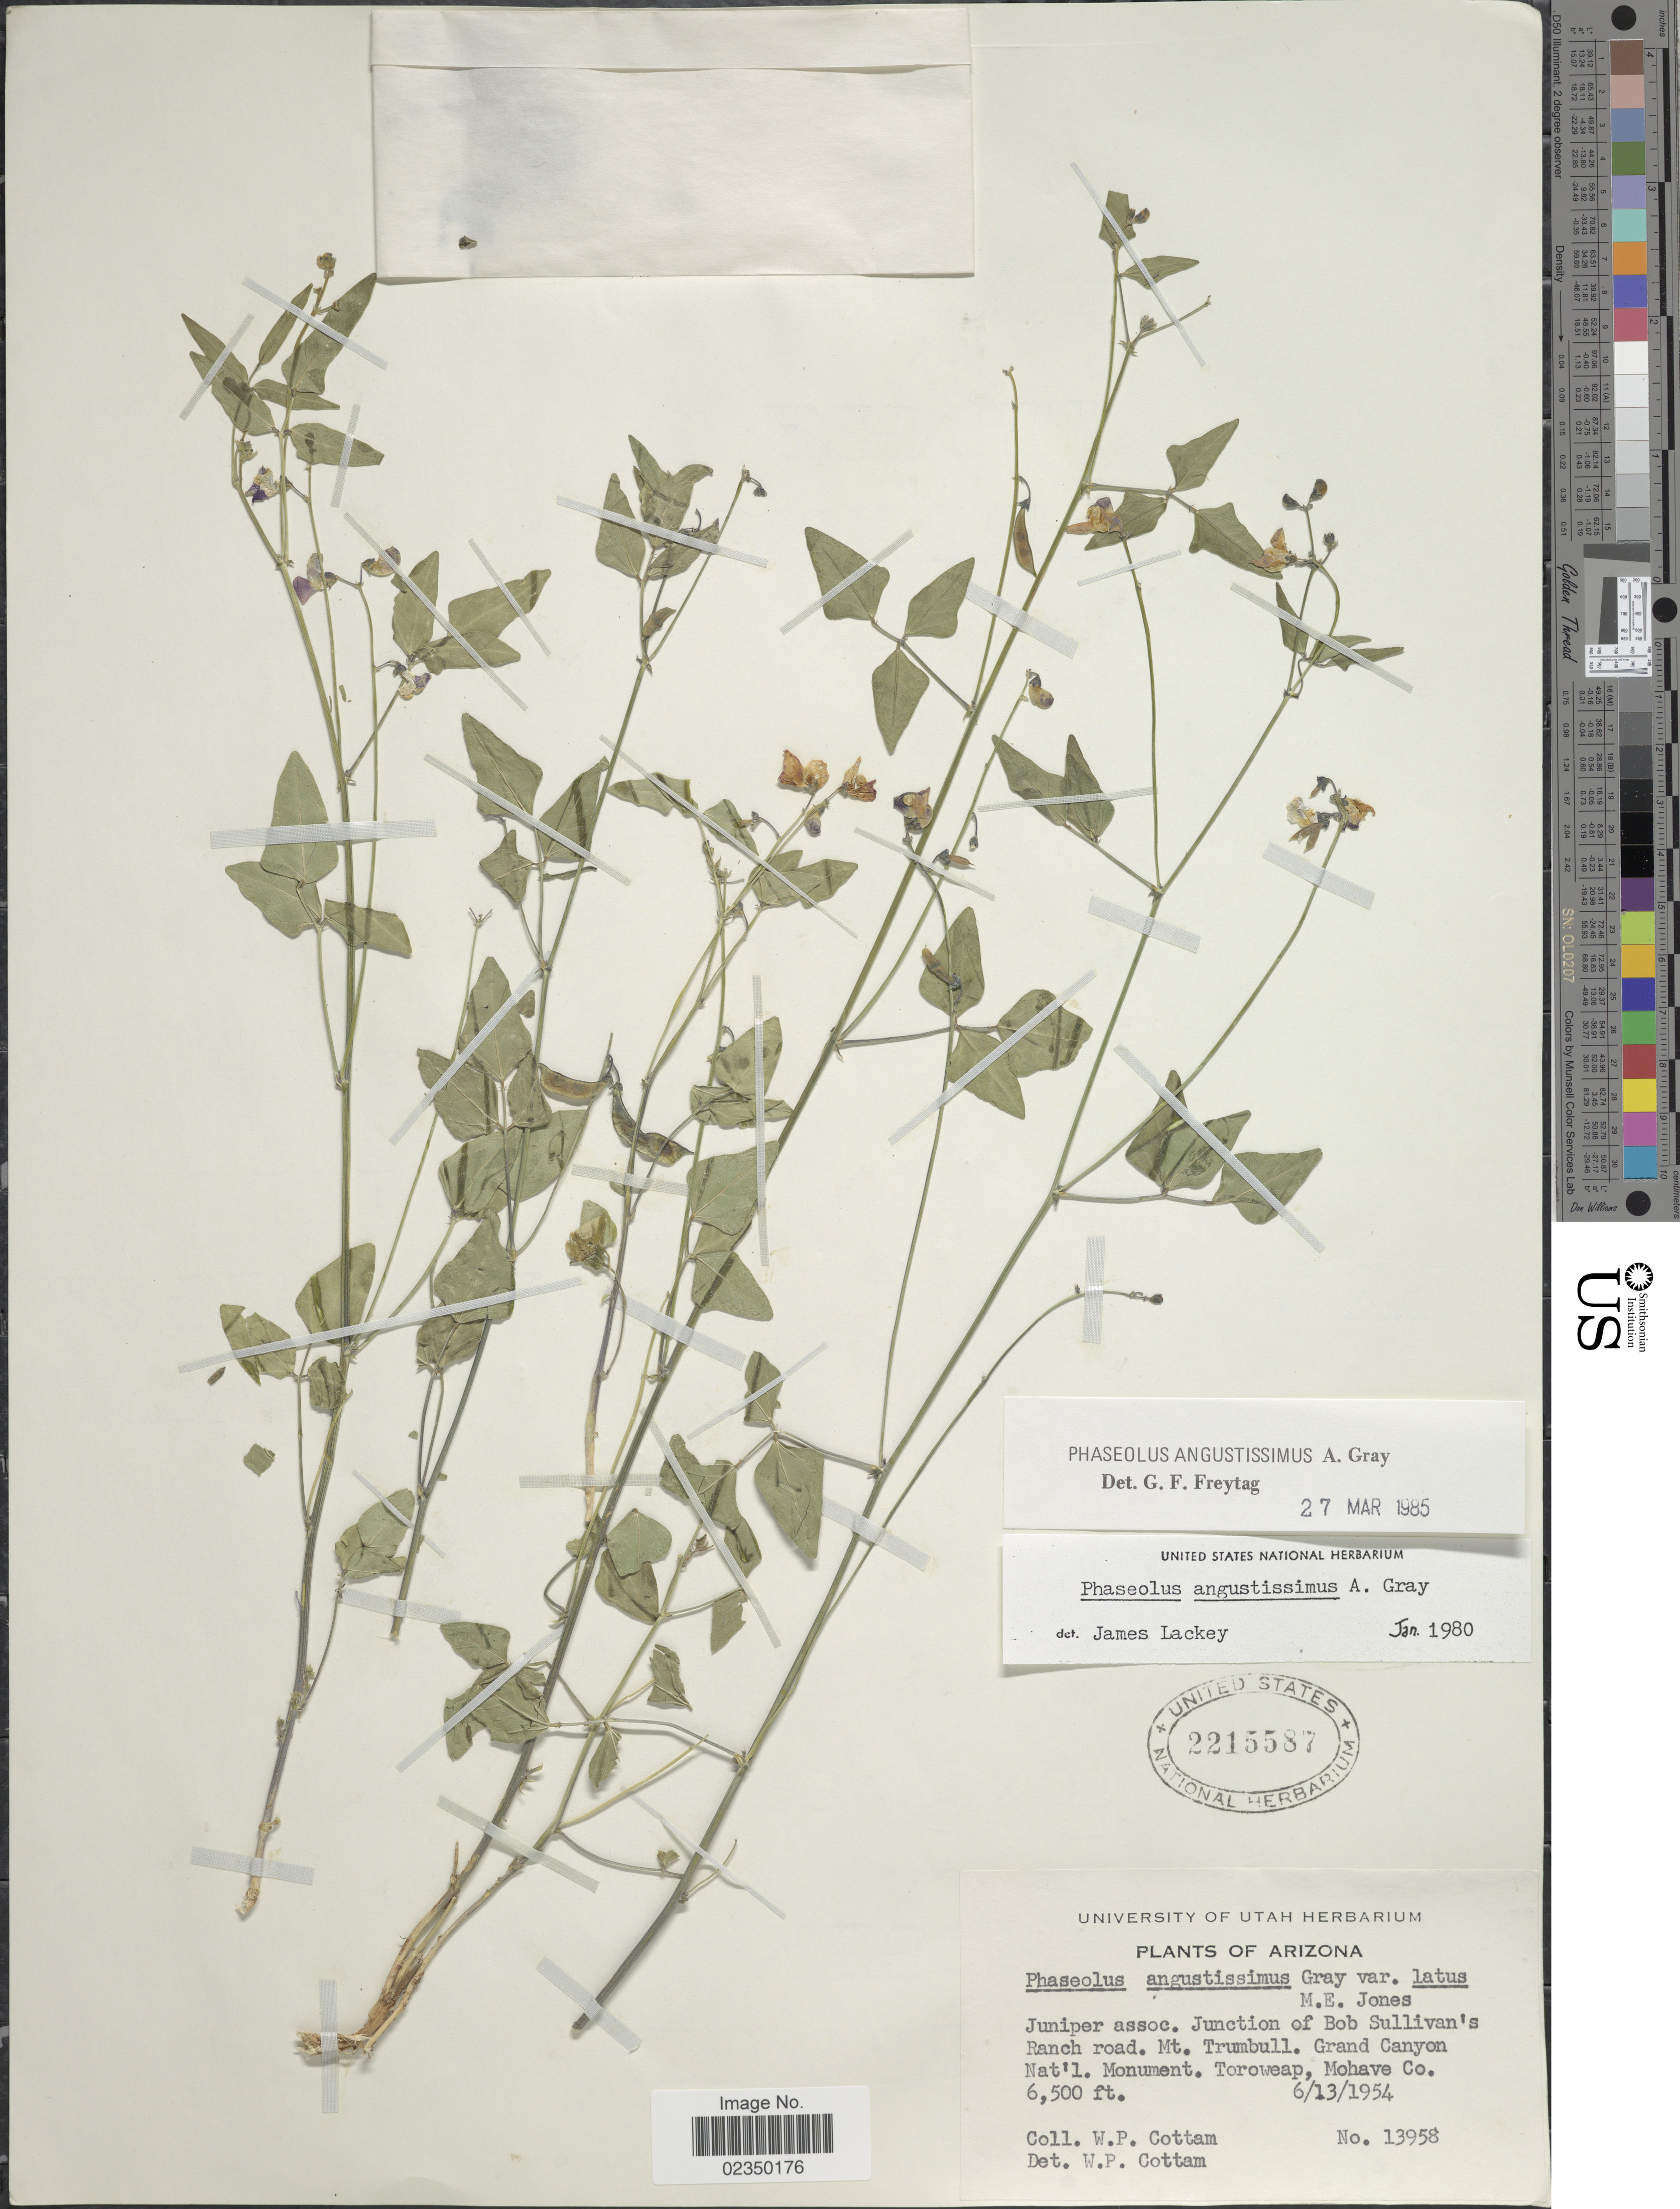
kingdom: Plantae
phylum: Tracheophyta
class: Magnoliopsida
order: Fabales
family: Fabaceae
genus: Phaseolus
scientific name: Phaseolus angustissimus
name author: A. Gray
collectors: W. Cottam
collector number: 13958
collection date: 1954-06-13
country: United States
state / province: Arizona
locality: Juniper assoc., Junction of Bob Sullivan's Ranch road, Mt. Trumbull, Grand Canyon Nat'l Monument, Toroweap, Mohave Co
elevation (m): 1981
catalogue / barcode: US 2215587